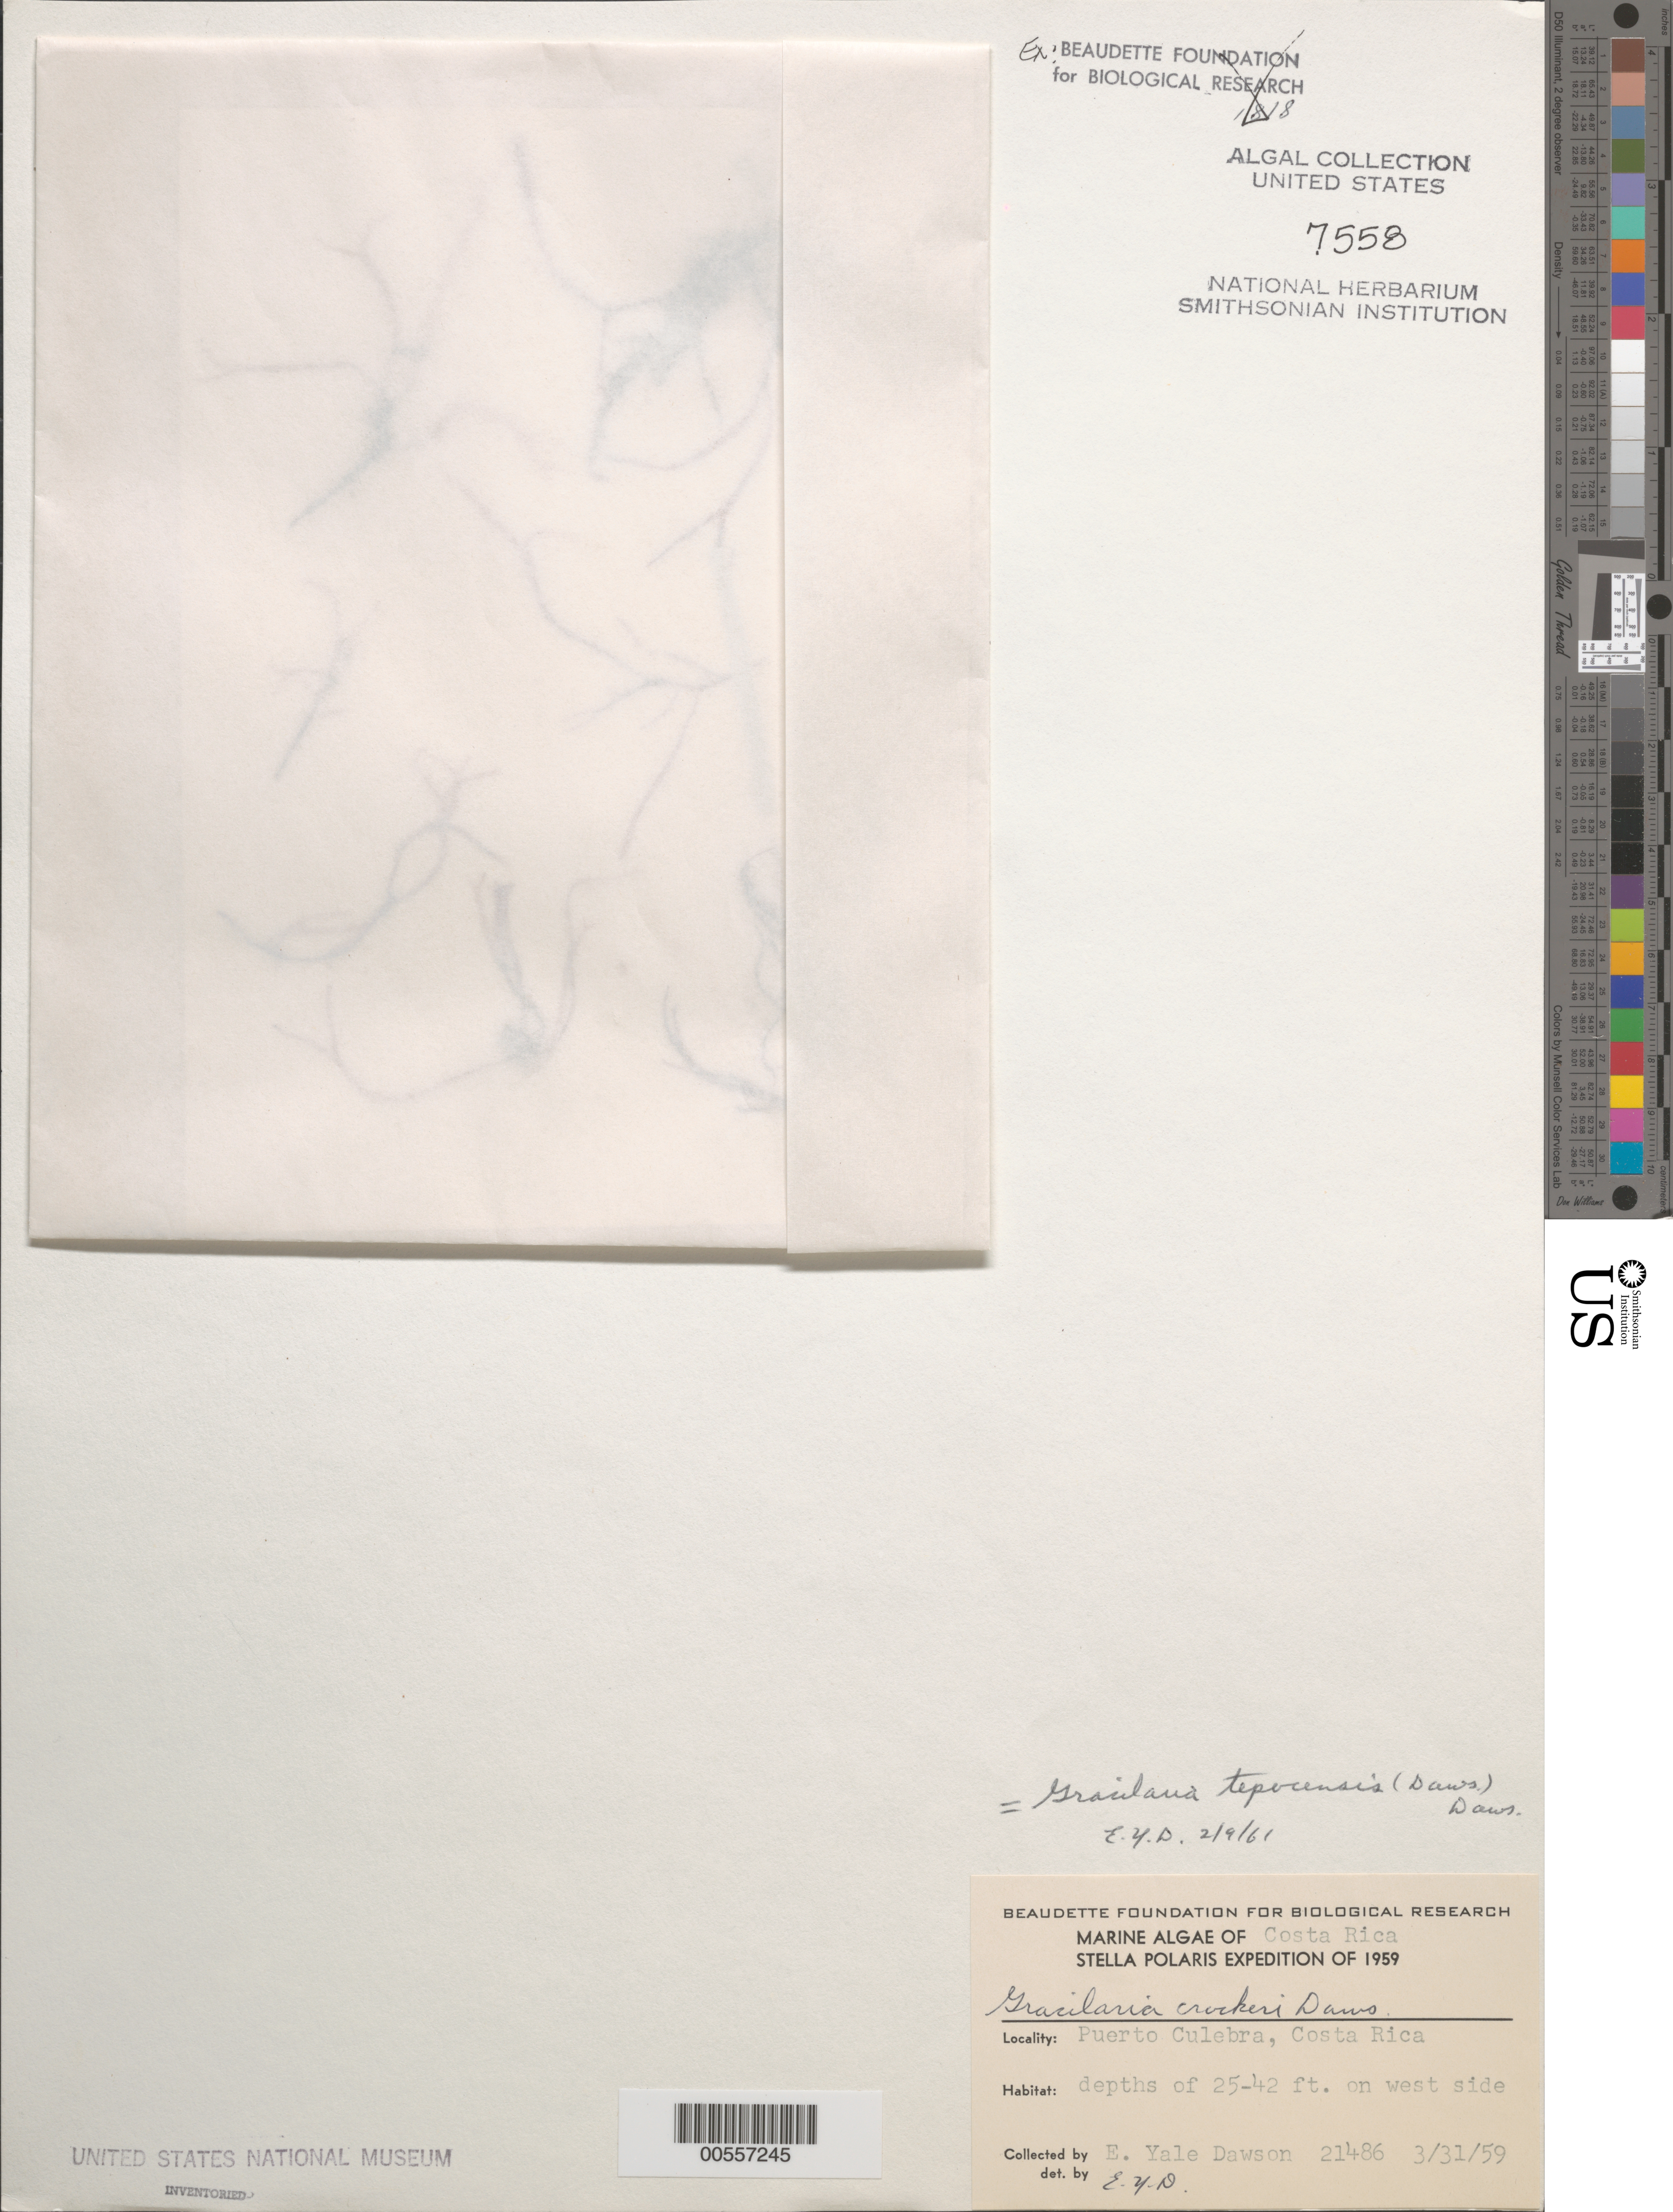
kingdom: Plantae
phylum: Rhodophyta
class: Florideophyceae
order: Gracilariales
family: Gracilariaceae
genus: Gracilaria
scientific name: Gracilaria tepocensis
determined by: Dawson, E. Y.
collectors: E. Y. Dawson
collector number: EYD 21486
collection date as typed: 31 Mar 1959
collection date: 1959-03-31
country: Costa Rica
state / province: Guanacaste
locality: Puerto Culebra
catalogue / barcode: US 7558